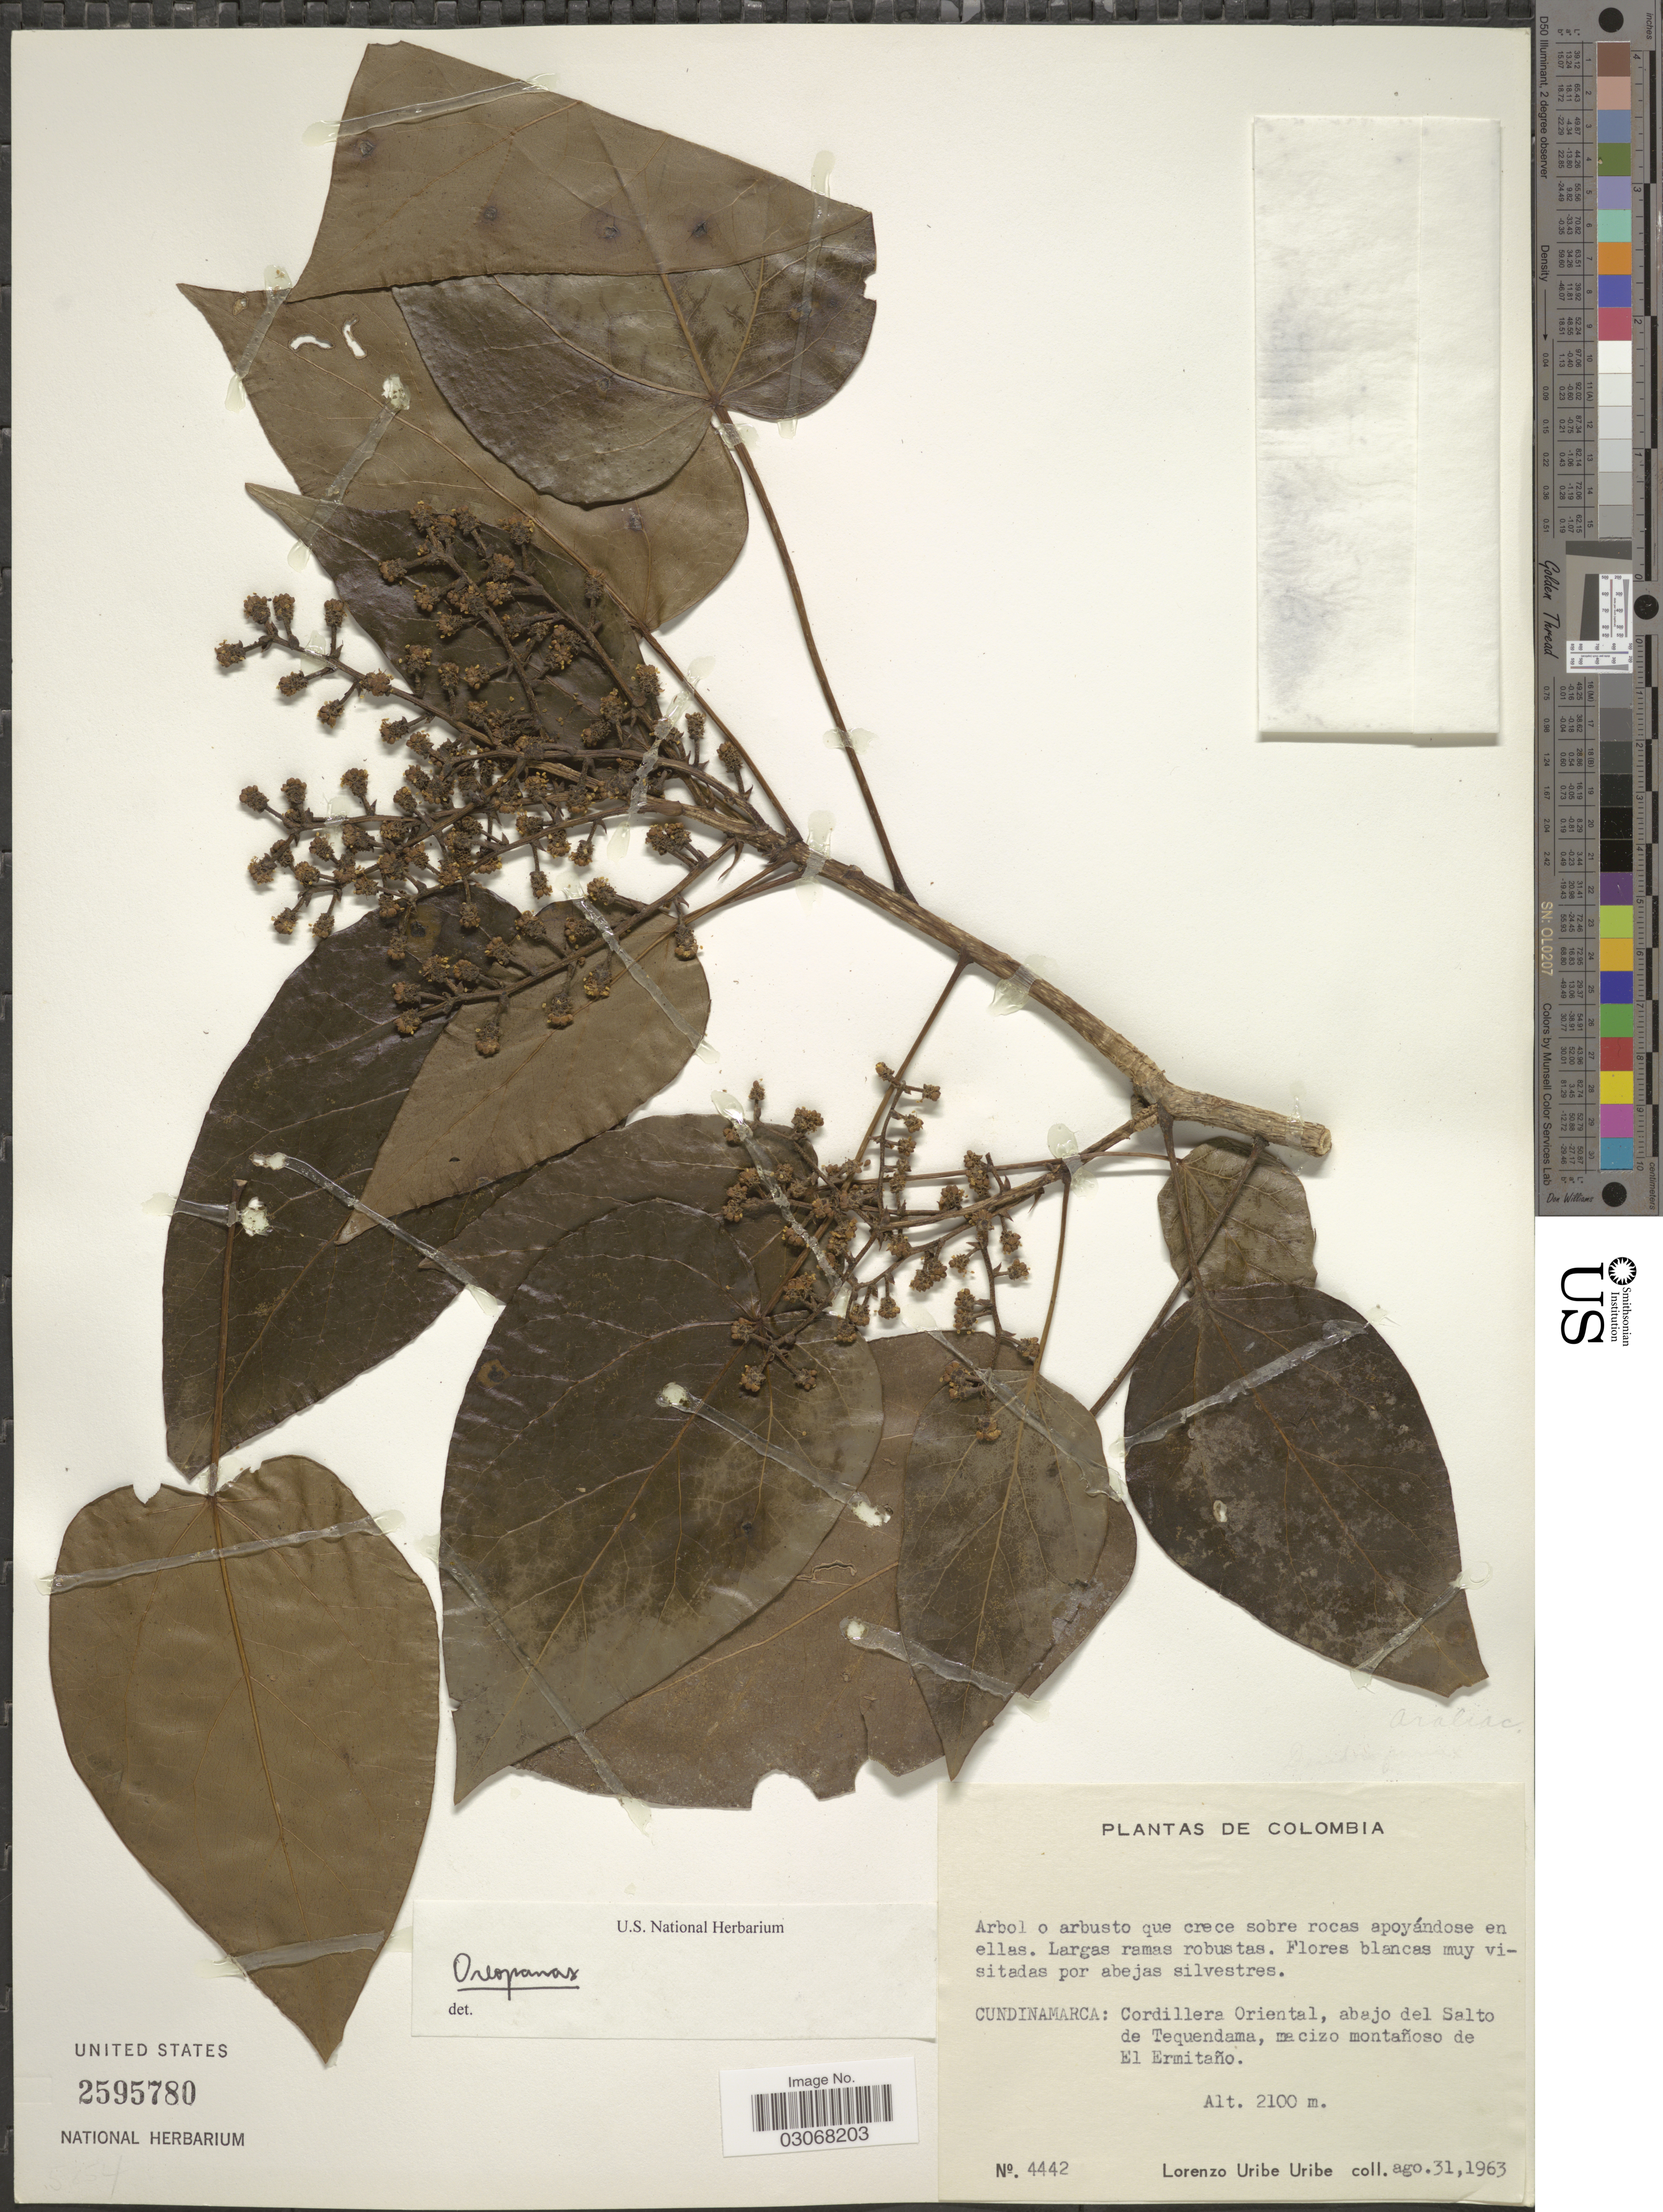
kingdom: Plantae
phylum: Tracheophyta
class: Magnoliopsida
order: Apiales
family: Araliaceae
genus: Oreopanax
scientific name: Oreopanax sp.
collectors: L. Uribe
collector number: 4442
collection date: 1963-08-31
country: Colombia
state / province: Cundinamarca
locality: Cundinamarca: Cordillera Oriental, abajo del Salto de Tequendama, macizo montañoso de El Ermitaño.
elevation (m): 2100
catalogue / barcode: US 2595780